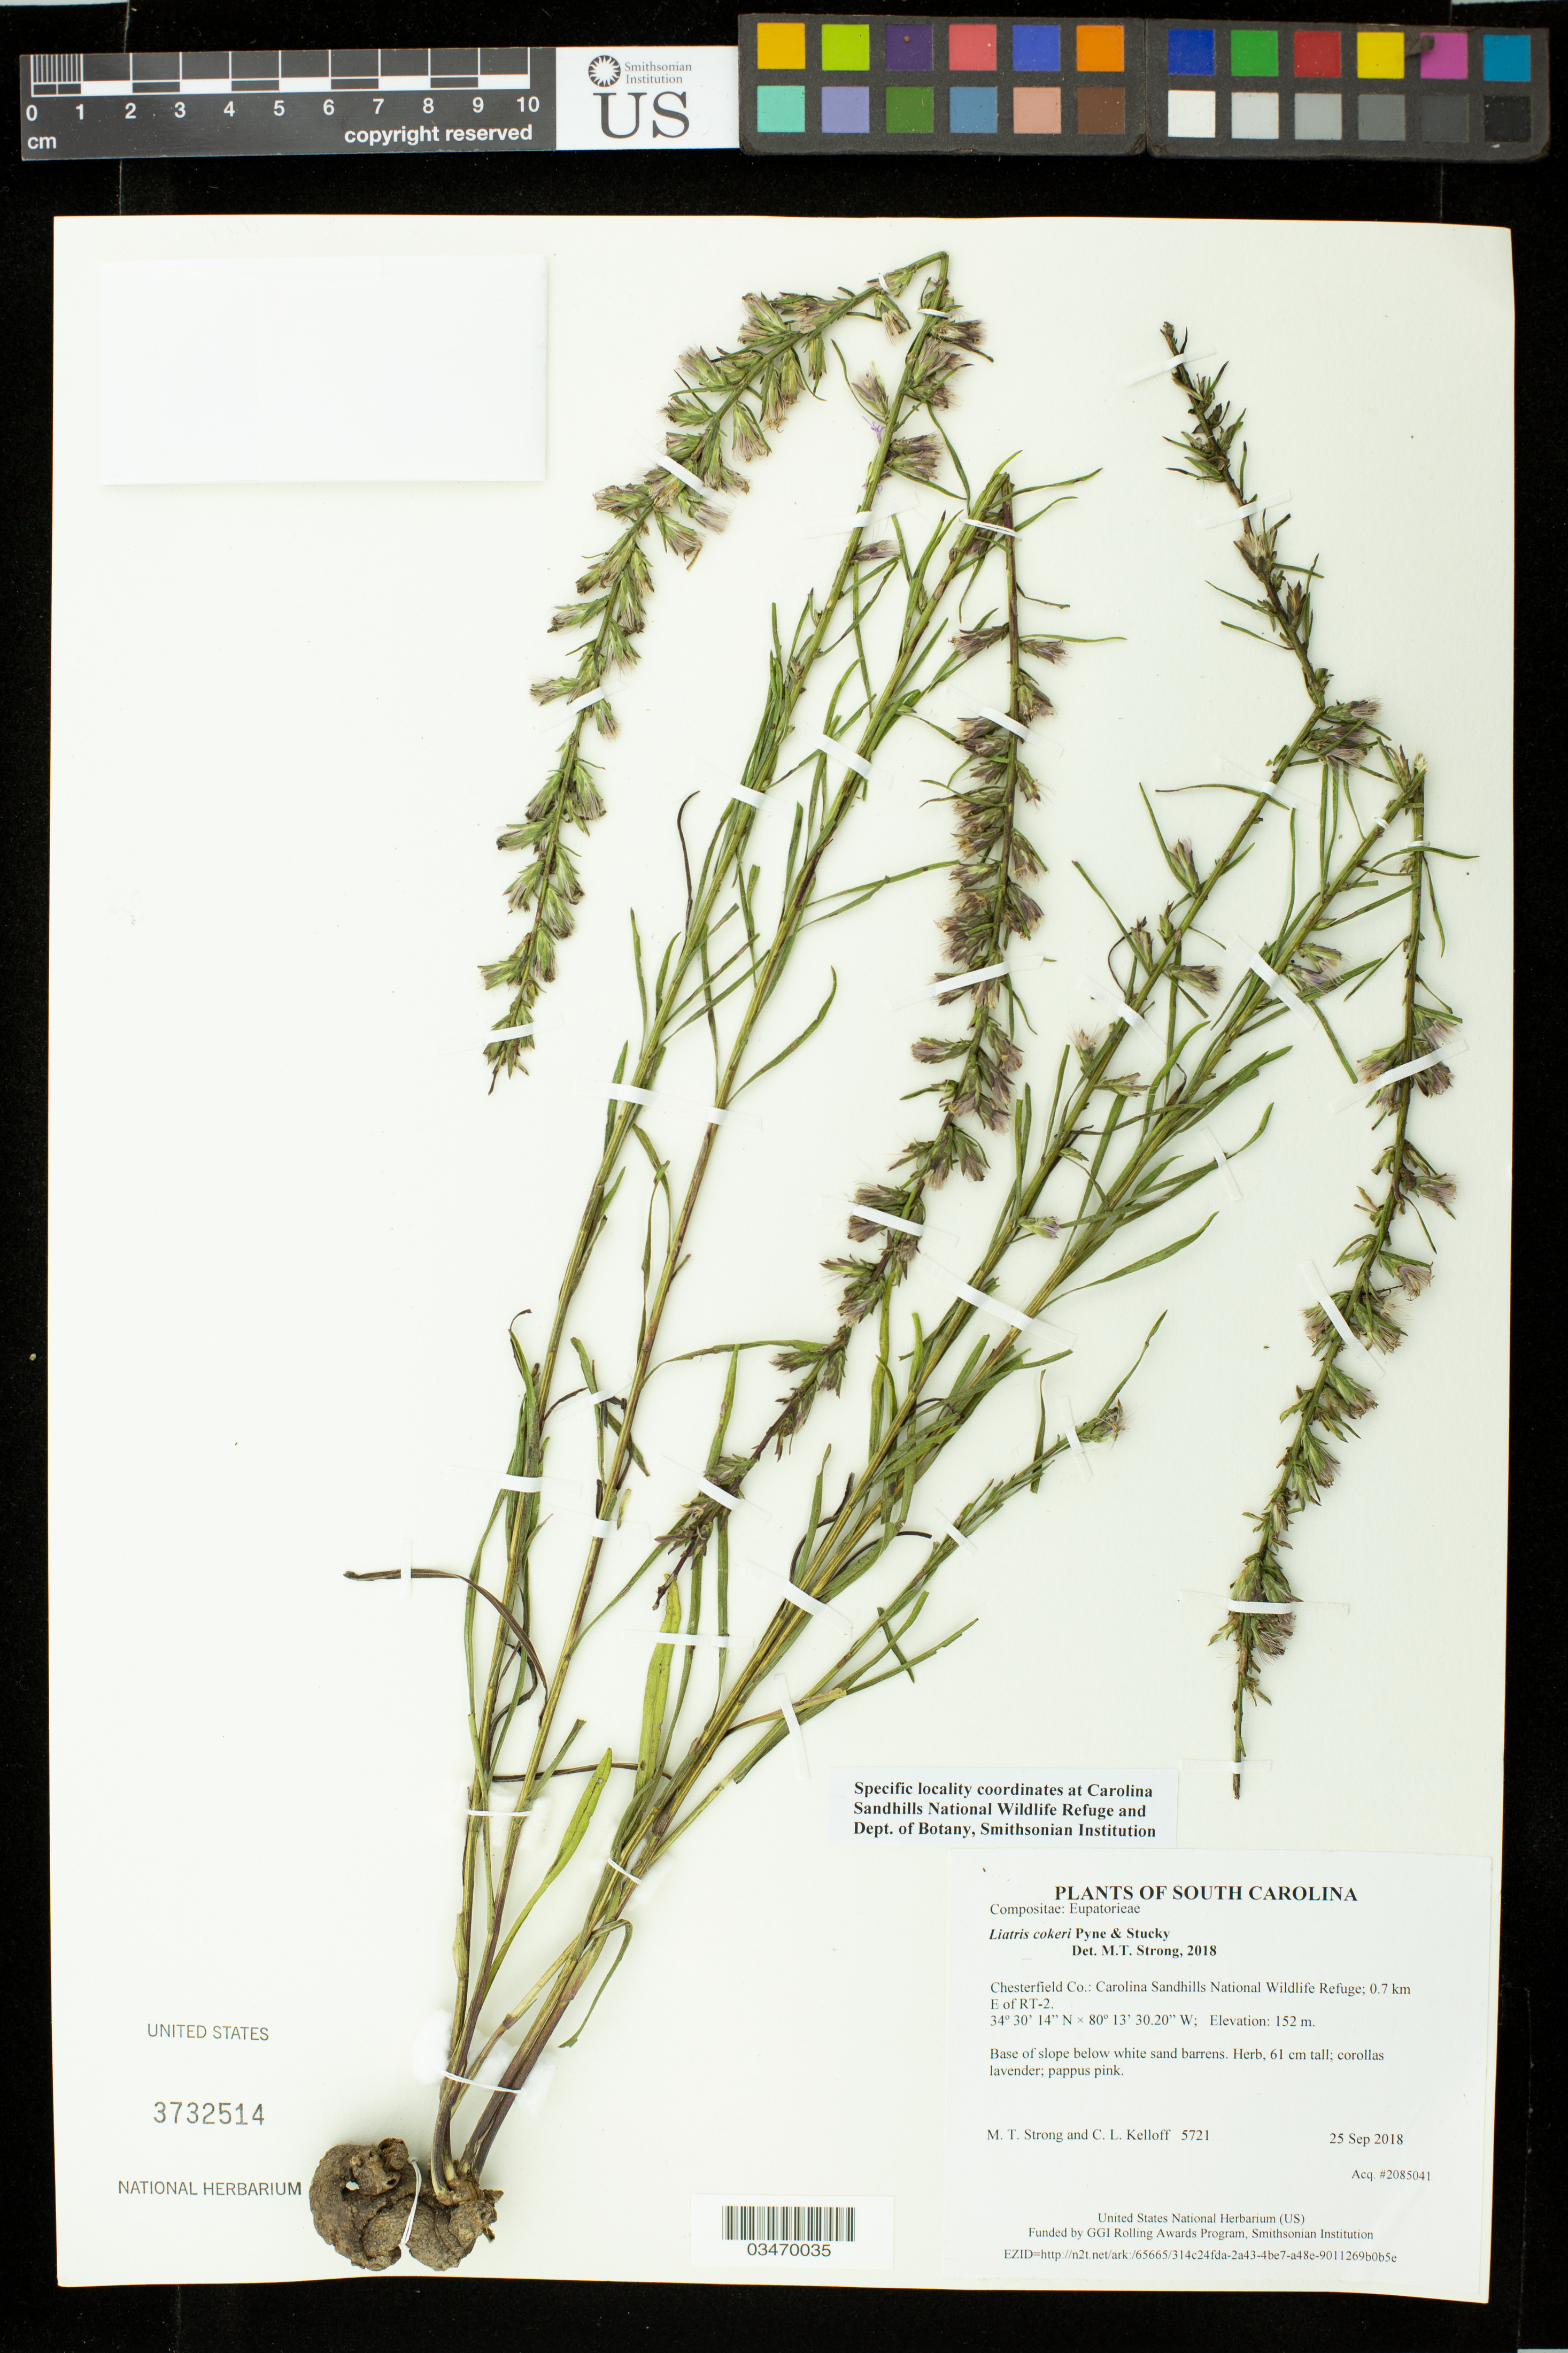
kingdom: Plantae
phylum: Tracheophyta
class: Magnoliopsida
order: Asterales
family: Asteraceae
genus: Liatris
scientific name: Liatris cokeri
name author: Pyne & Stucky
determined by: Strong, M. T., (US), Smithsonian Institution - National Museum of Natural History (UNITED STATES)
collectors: M. T. Strong & C. L. Kelloff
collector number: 5721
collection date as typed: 25 Sep 2018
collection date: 2018-09-25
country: United States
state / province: South Carolina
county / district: Chesterfield Co.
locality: Carolina Sandhills National Wildlife Refuge; 0.7 km E of RT-2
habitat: Base of slope below white sand barrens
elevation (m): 152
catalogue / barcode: US 3732514